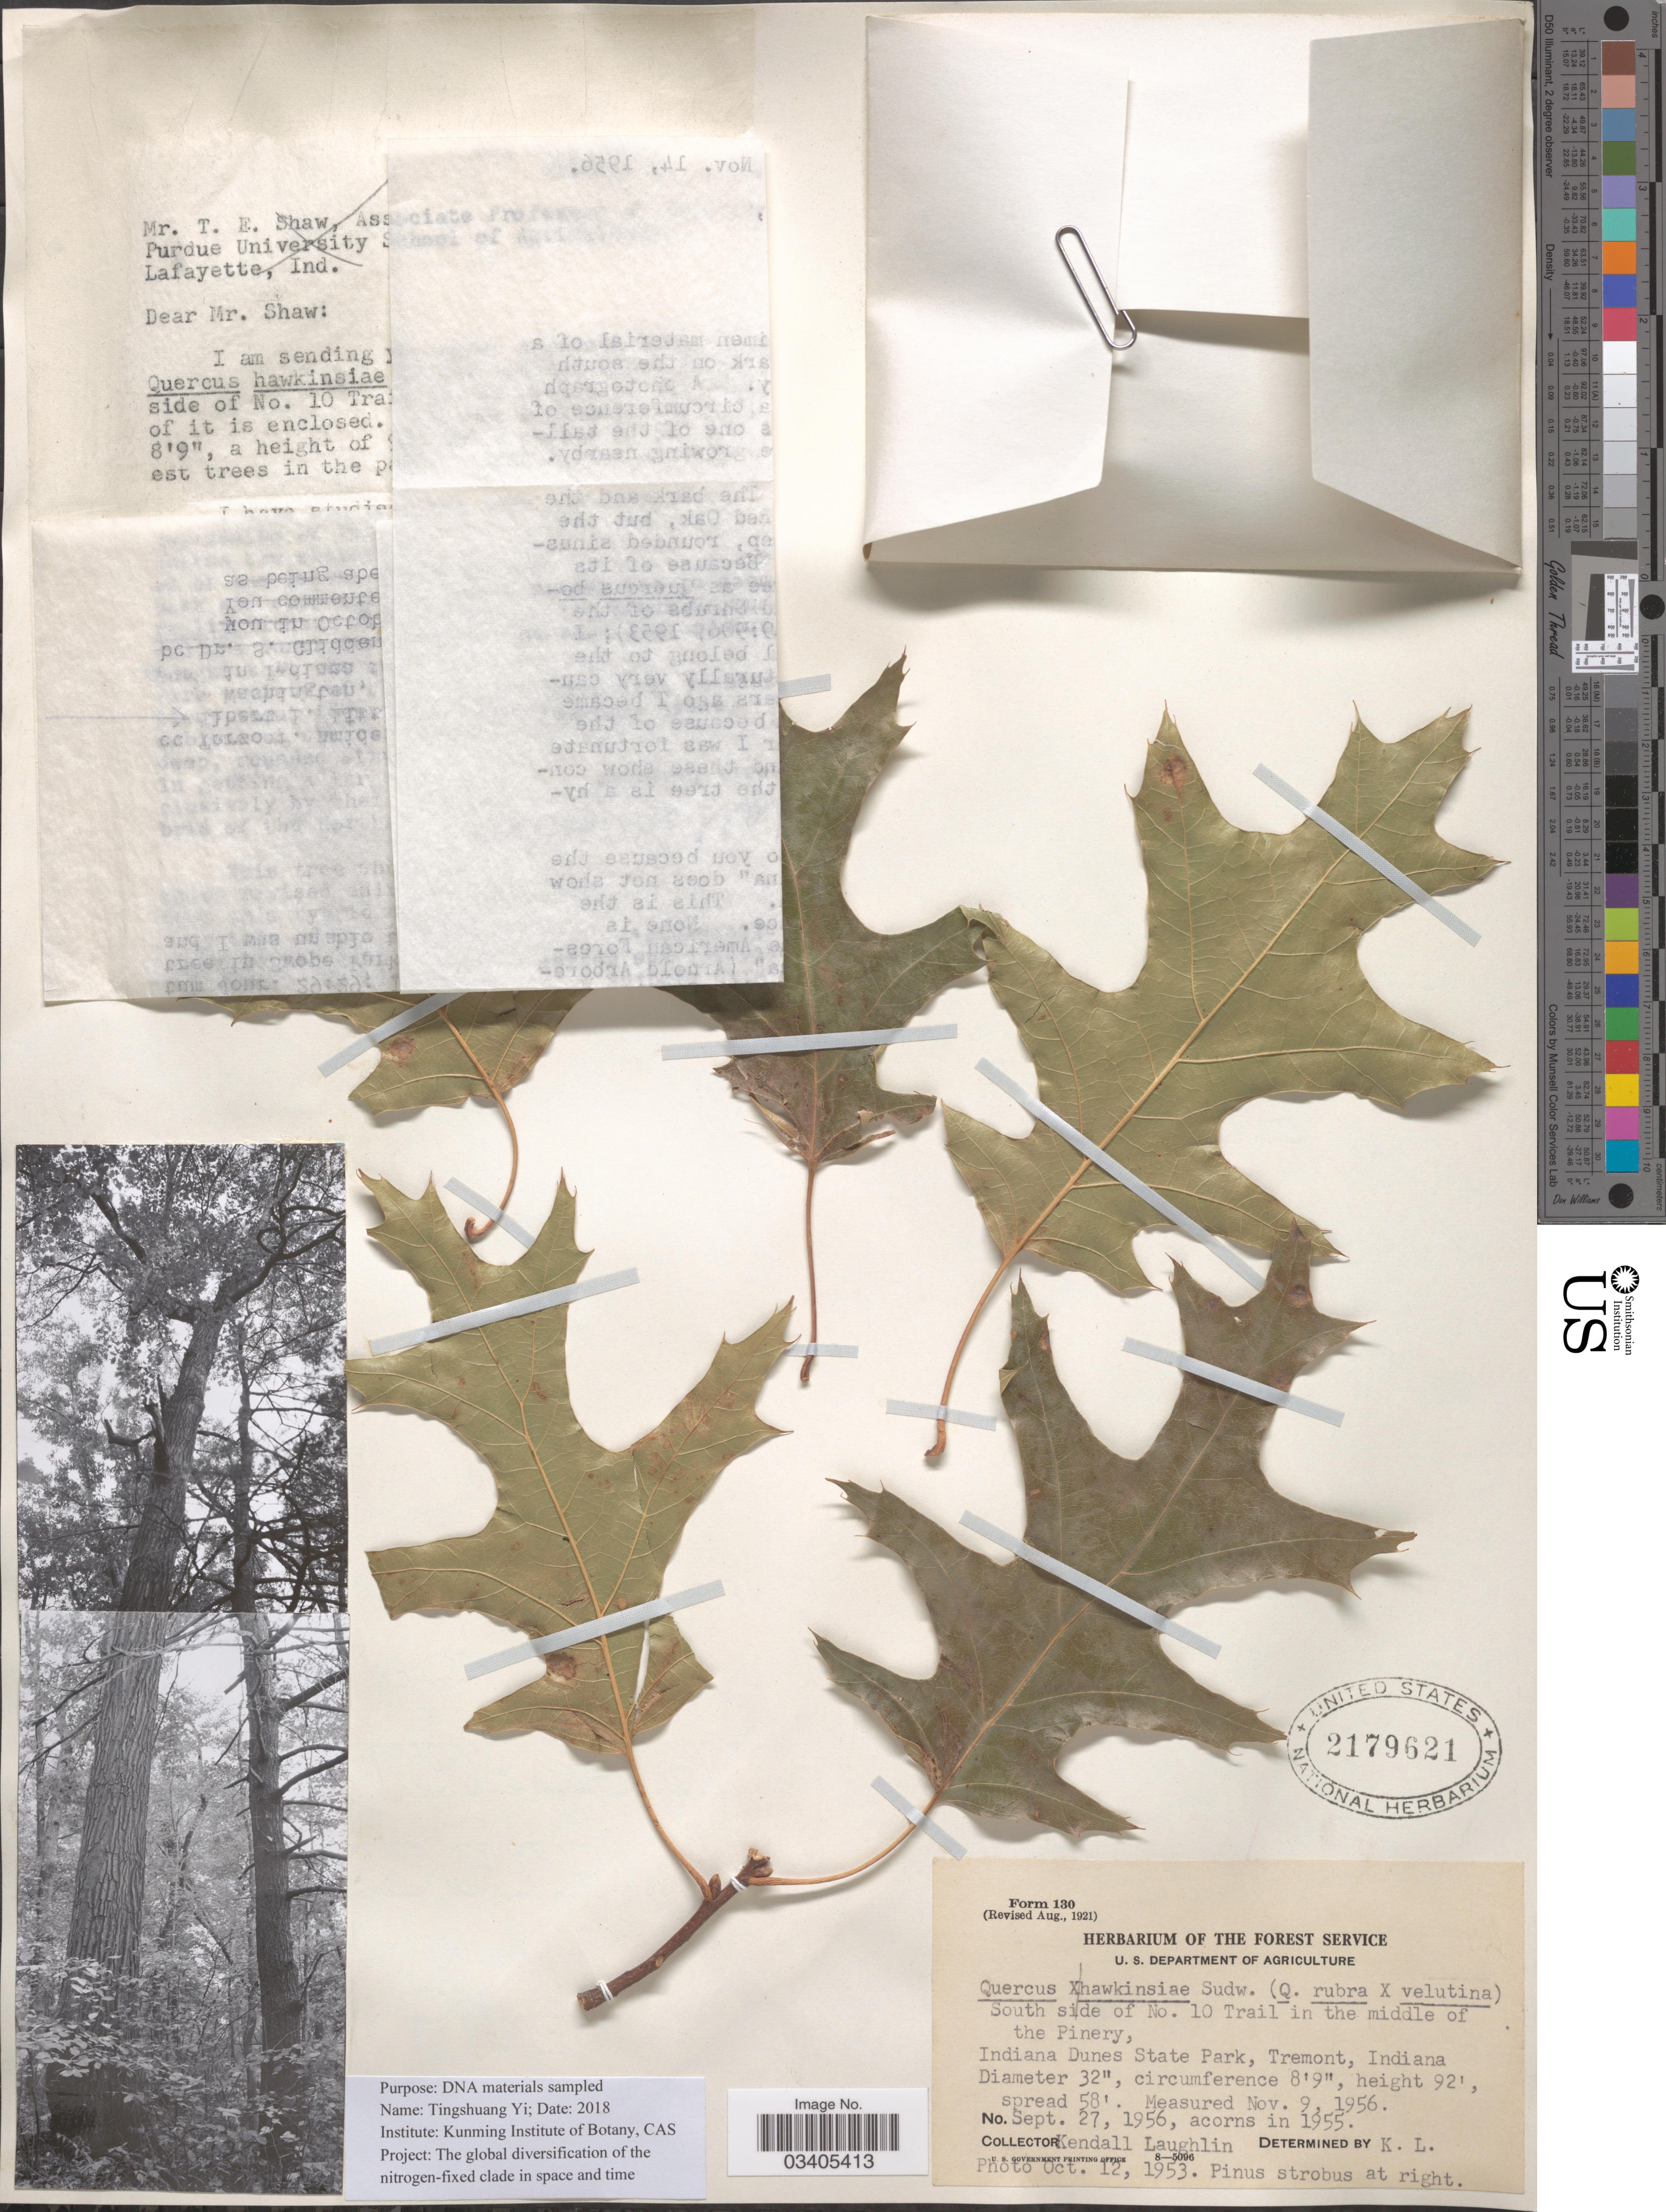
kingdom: Plantae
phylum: Tracheophyta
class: Magnoliopsida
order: Fagales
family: Fagaceae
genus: Quercus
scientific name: Quercus x hawkinsiae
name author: Sudw.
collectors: K. Laughlin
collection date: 1956-09-27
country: United States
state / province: Indiana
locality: South side of No. 10 Trail in the middle of the Pinery, Indiana Dunes State Park, Tremont.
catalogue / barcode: US 2179621